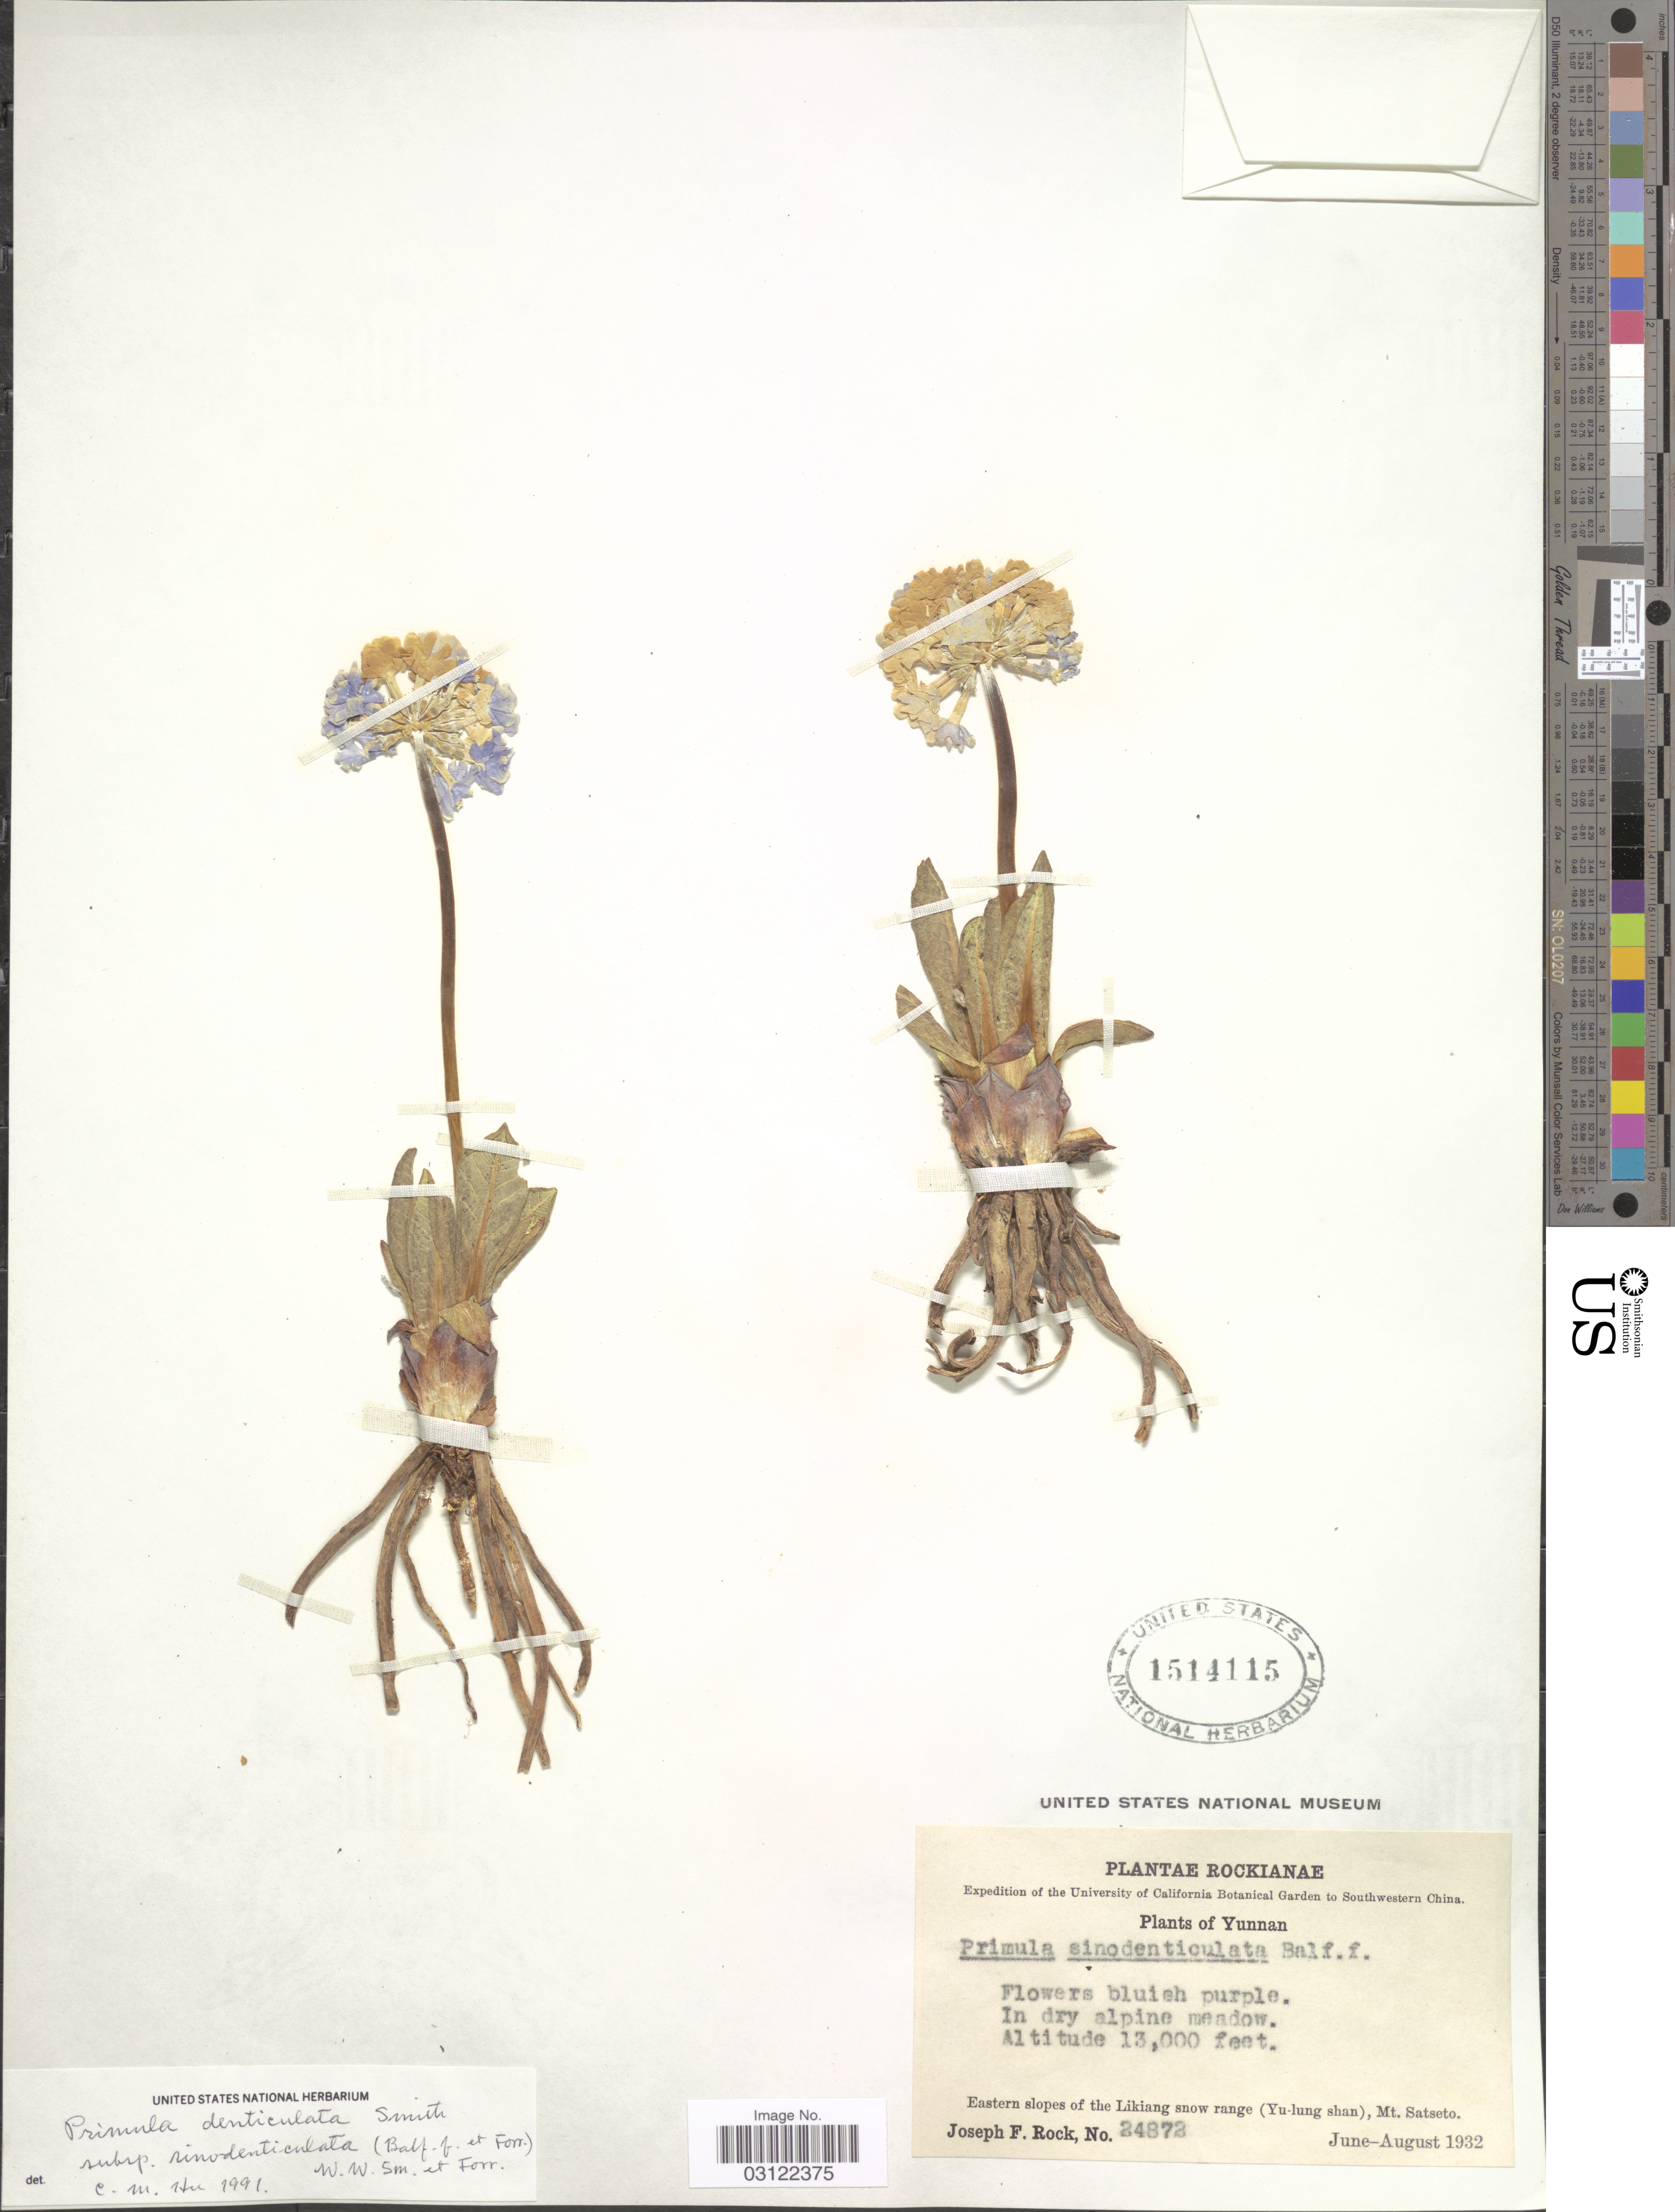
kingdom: Plantae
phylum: Tracheophyta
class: Magnoliopsida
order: Ericales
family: Primulaceae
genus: Primula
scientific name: Primula sino-denticulata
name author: Balf. f. & Forrest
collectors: J. T. Rothrock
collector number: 24872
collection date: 1932-06/1932-08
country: China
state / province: Yunnan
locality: Southwestern China. Eastern slopes of the Likiang snow range (Yu-lung shan), Mt. Satseto.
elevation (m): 3962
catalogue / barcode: US 1514115